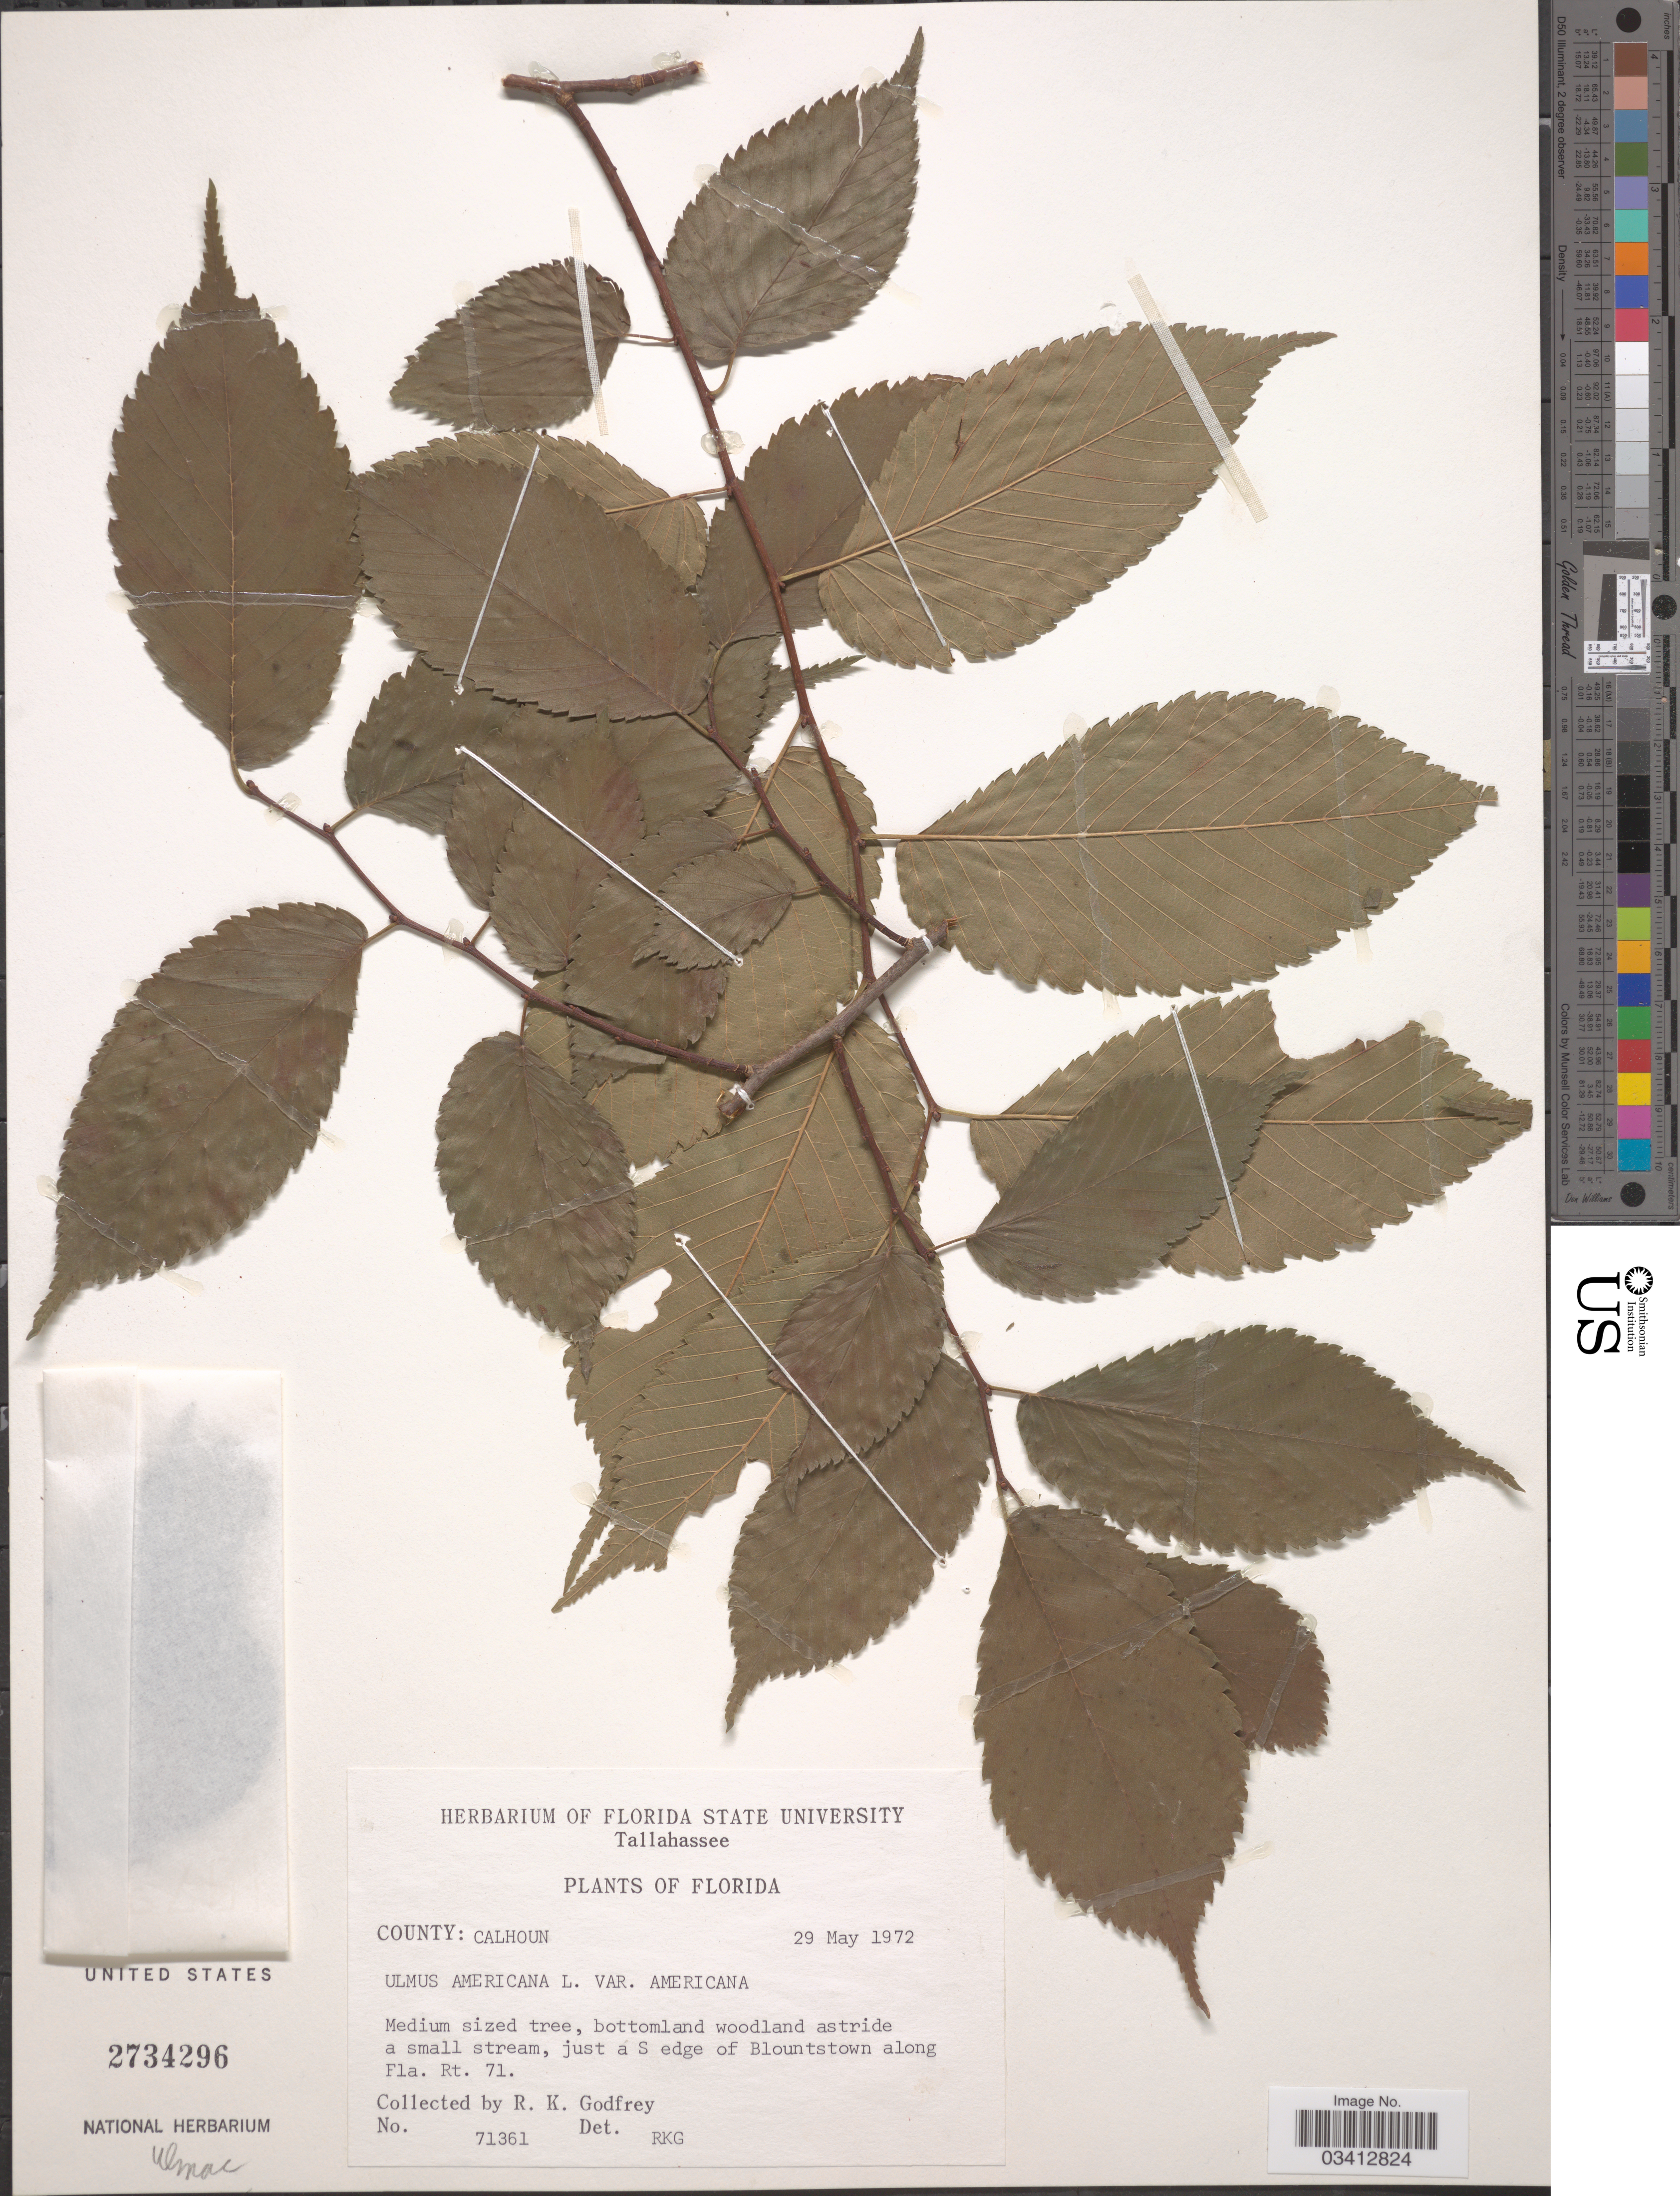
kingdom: Plantae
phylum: Tracheophyta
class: Magnoliopsida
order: Rosales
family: Ulmaceae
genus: Ulmus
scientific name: Ulmus americana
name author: L.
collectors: R. K. Godfrey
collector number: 71361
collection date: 1972-05-29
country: United States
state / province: Florida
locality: County: Calhoun. Just a S edge of Blountstown along Fla. Rt. 71.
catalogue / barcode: US 2734296